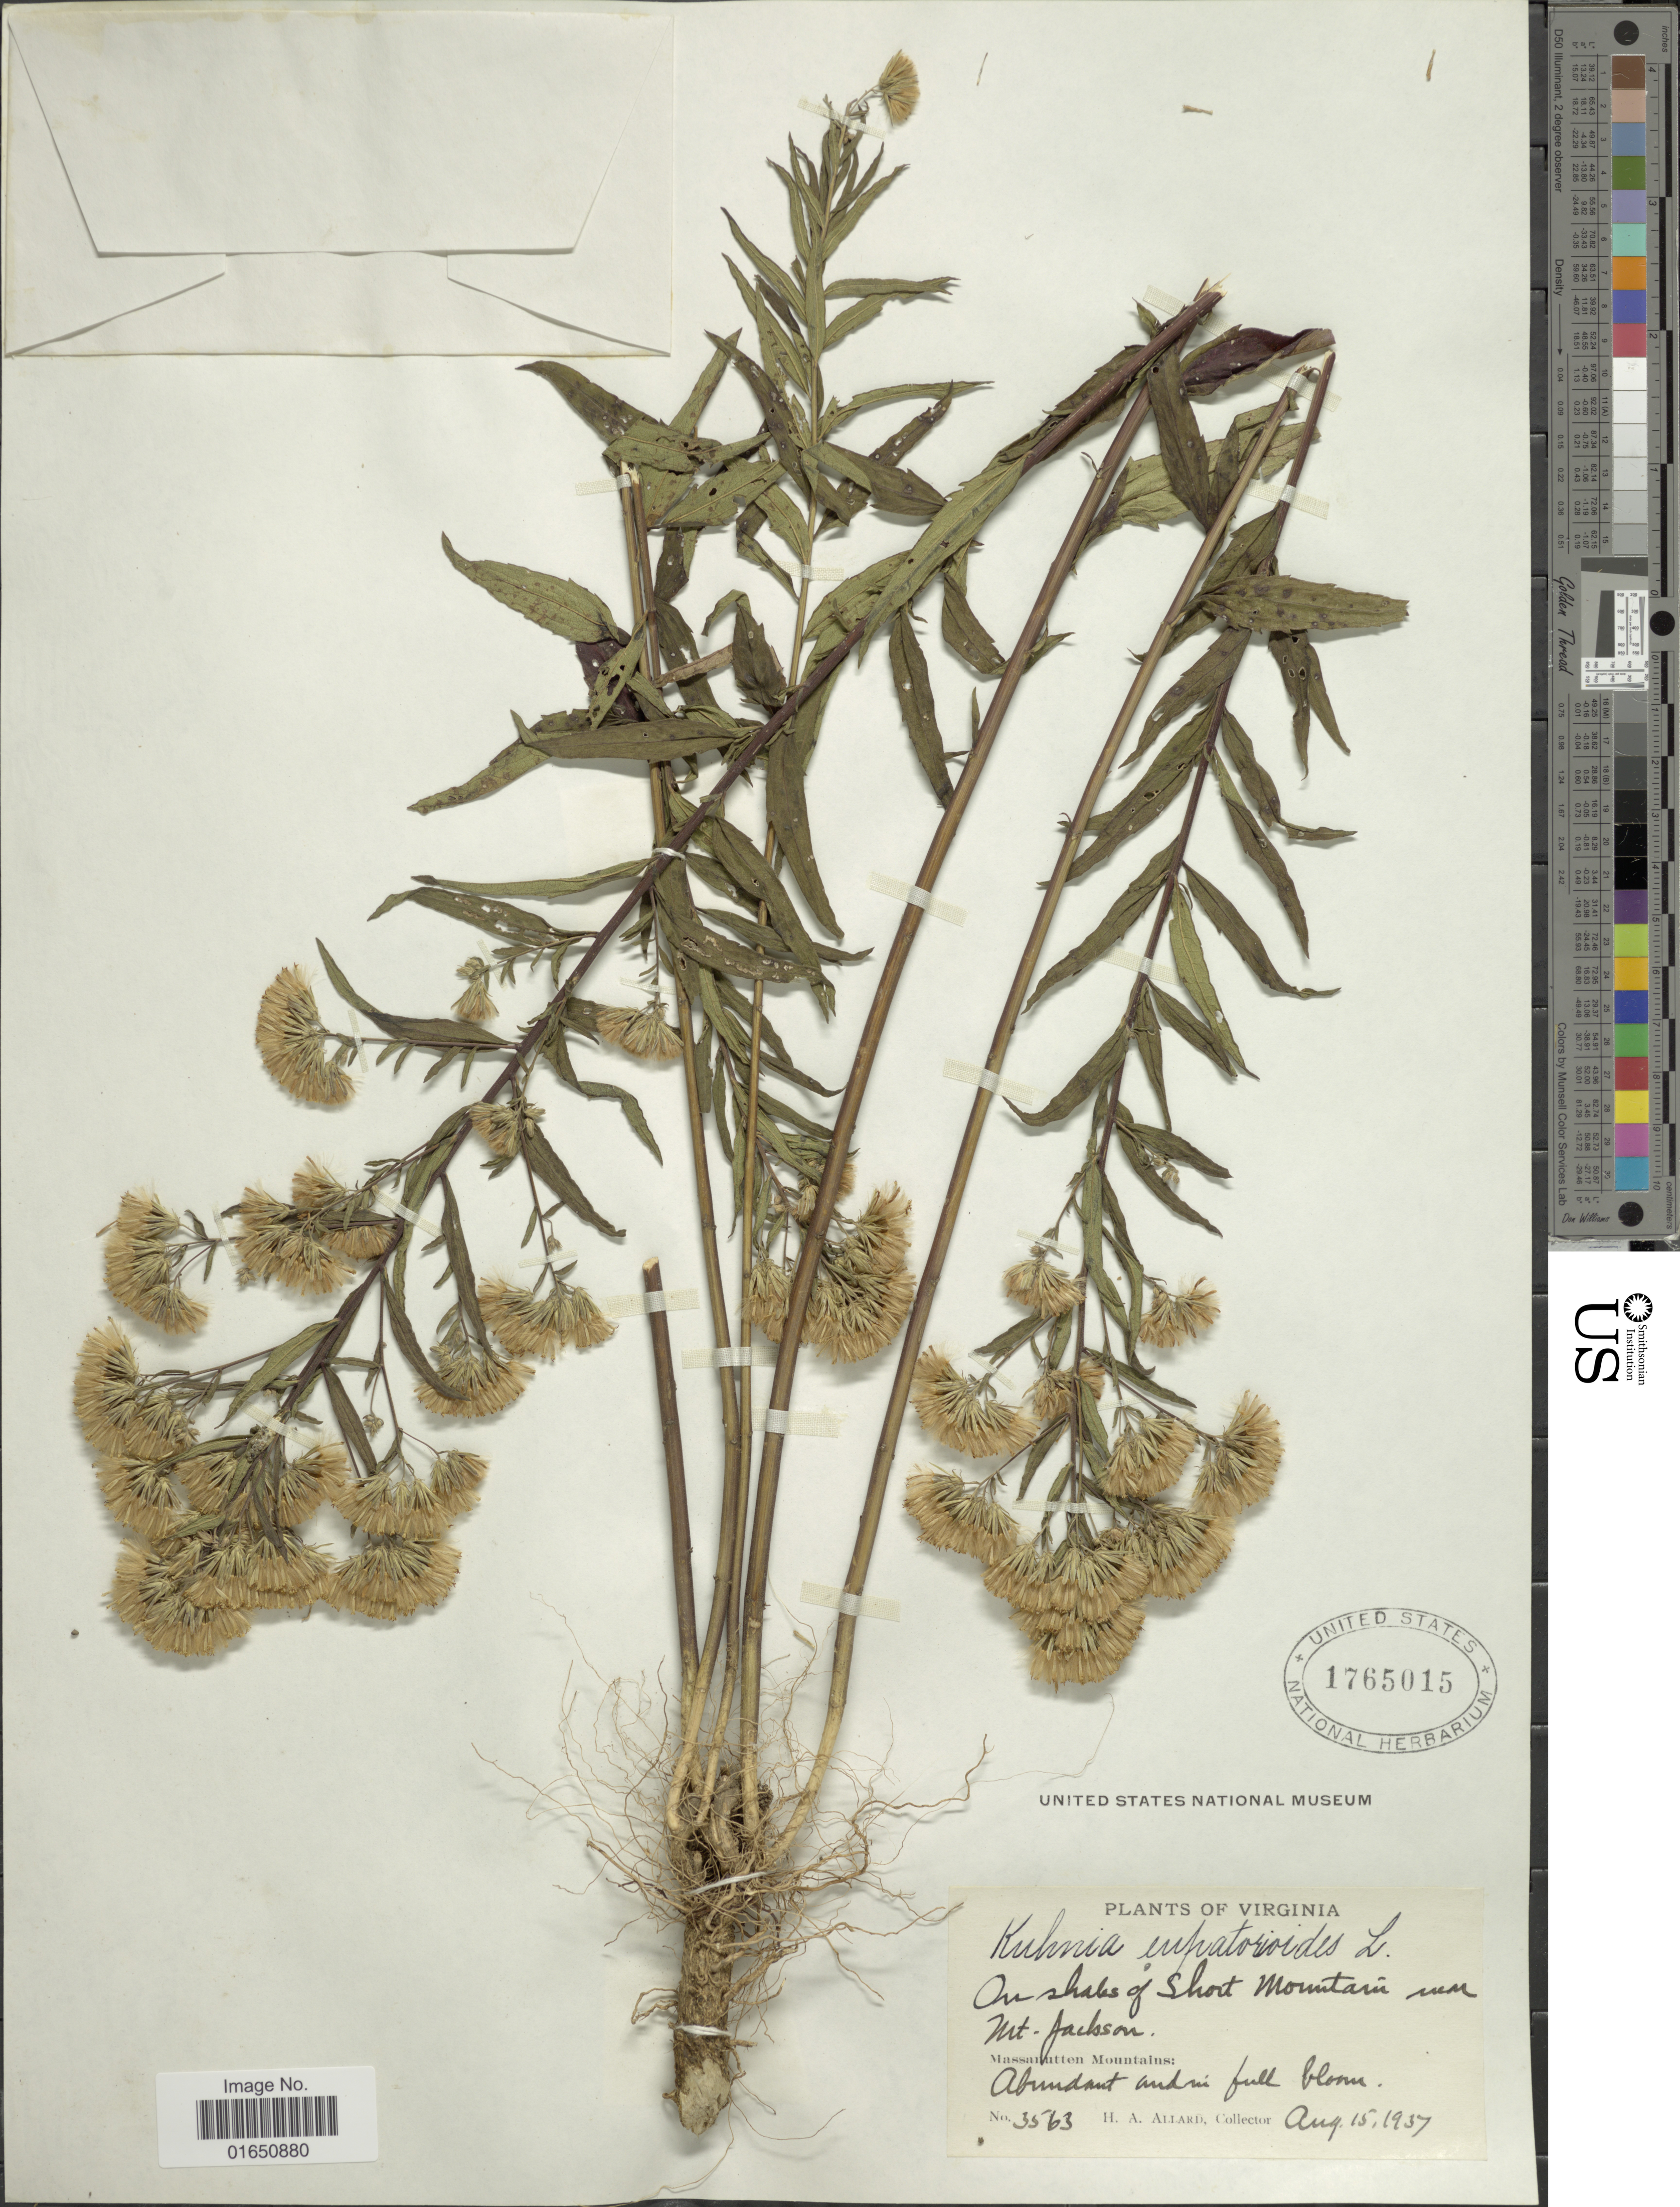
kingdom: Plantae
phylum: Tracheophyta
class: Magnoliopsida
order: Asterales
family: Asteraceae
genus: Brickellia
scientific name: Brickellia eupatorioides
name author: (L.) Shinners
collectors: H. A. Allard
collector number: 3563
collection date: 1957-08-15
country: United States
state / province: Virginia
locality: On shales of Short Mountain on Mt. Jackson, Massanutten Mountains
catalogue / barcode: US 1765015